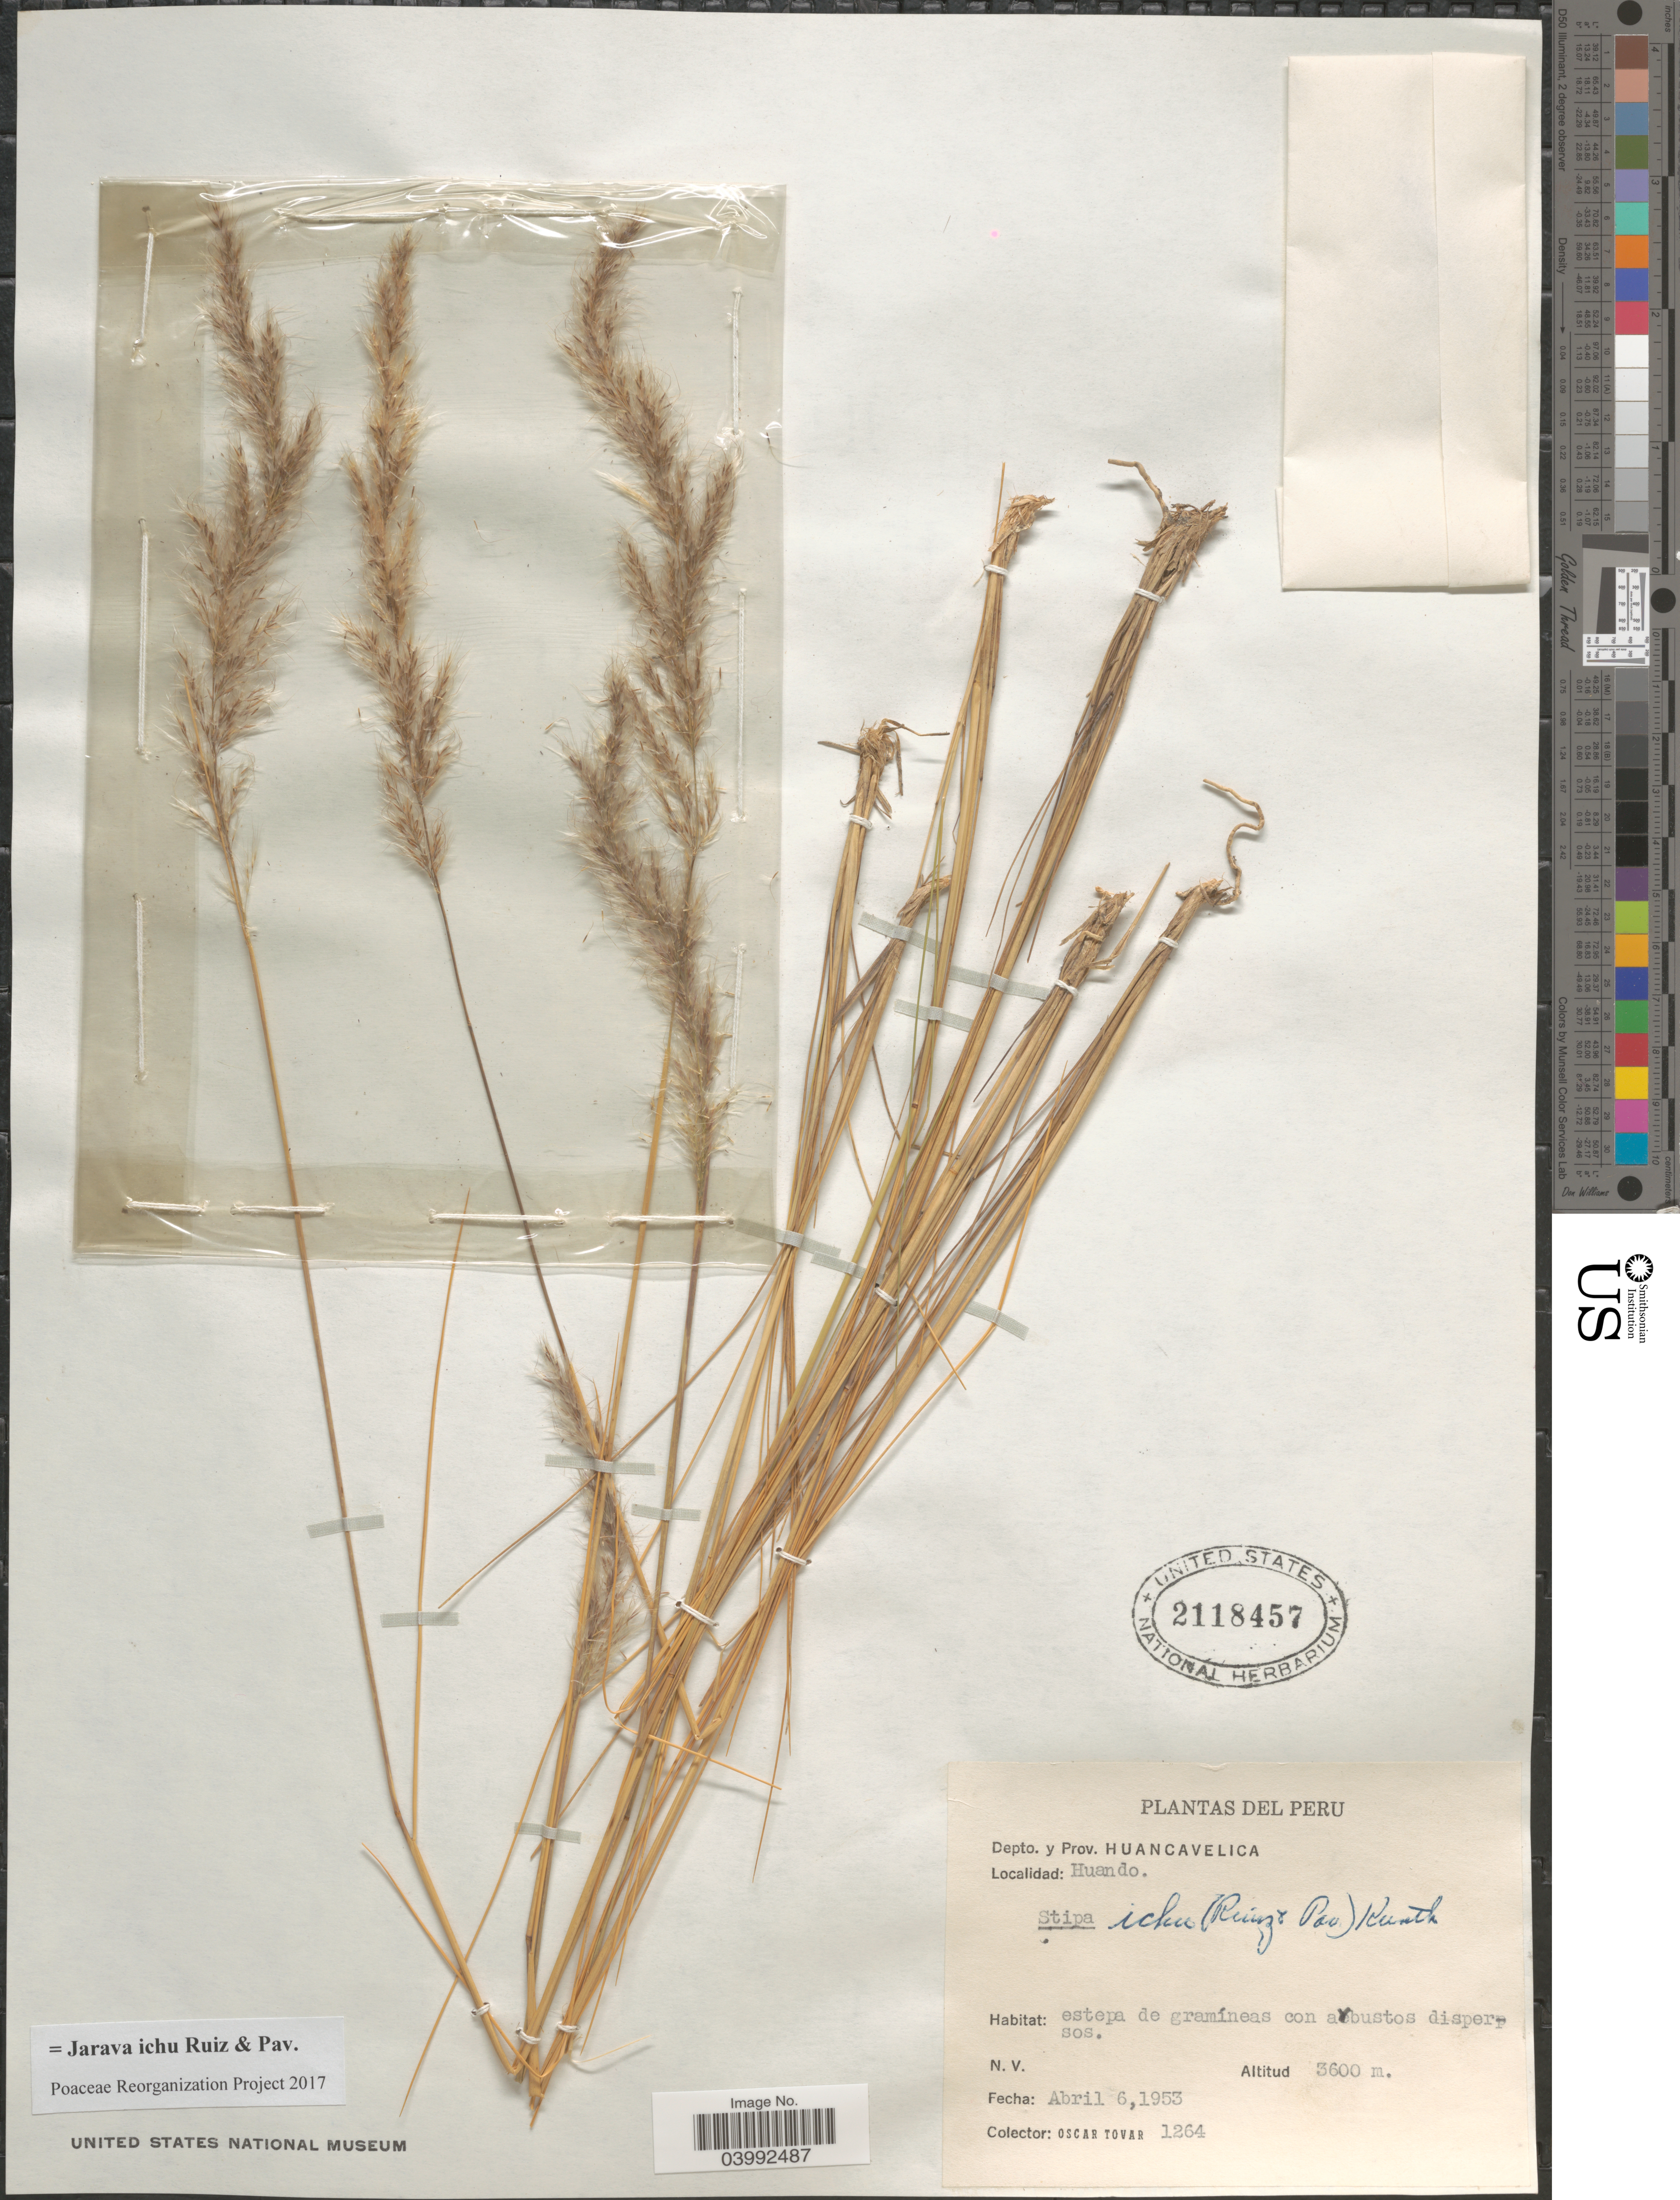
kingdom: Plantae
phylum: Tracheophyta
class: Liliopsida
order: Poales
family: Poaceae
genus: Jarava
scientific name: Jarava ichu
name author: Ruiz & Pav.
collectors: O. Tovar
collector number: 1264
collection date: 1953-04-06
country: Peru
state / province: Huancavelica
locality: Depto. y Prov. Huancavelica. Huando.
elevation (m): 3600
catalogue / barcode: US 2188457